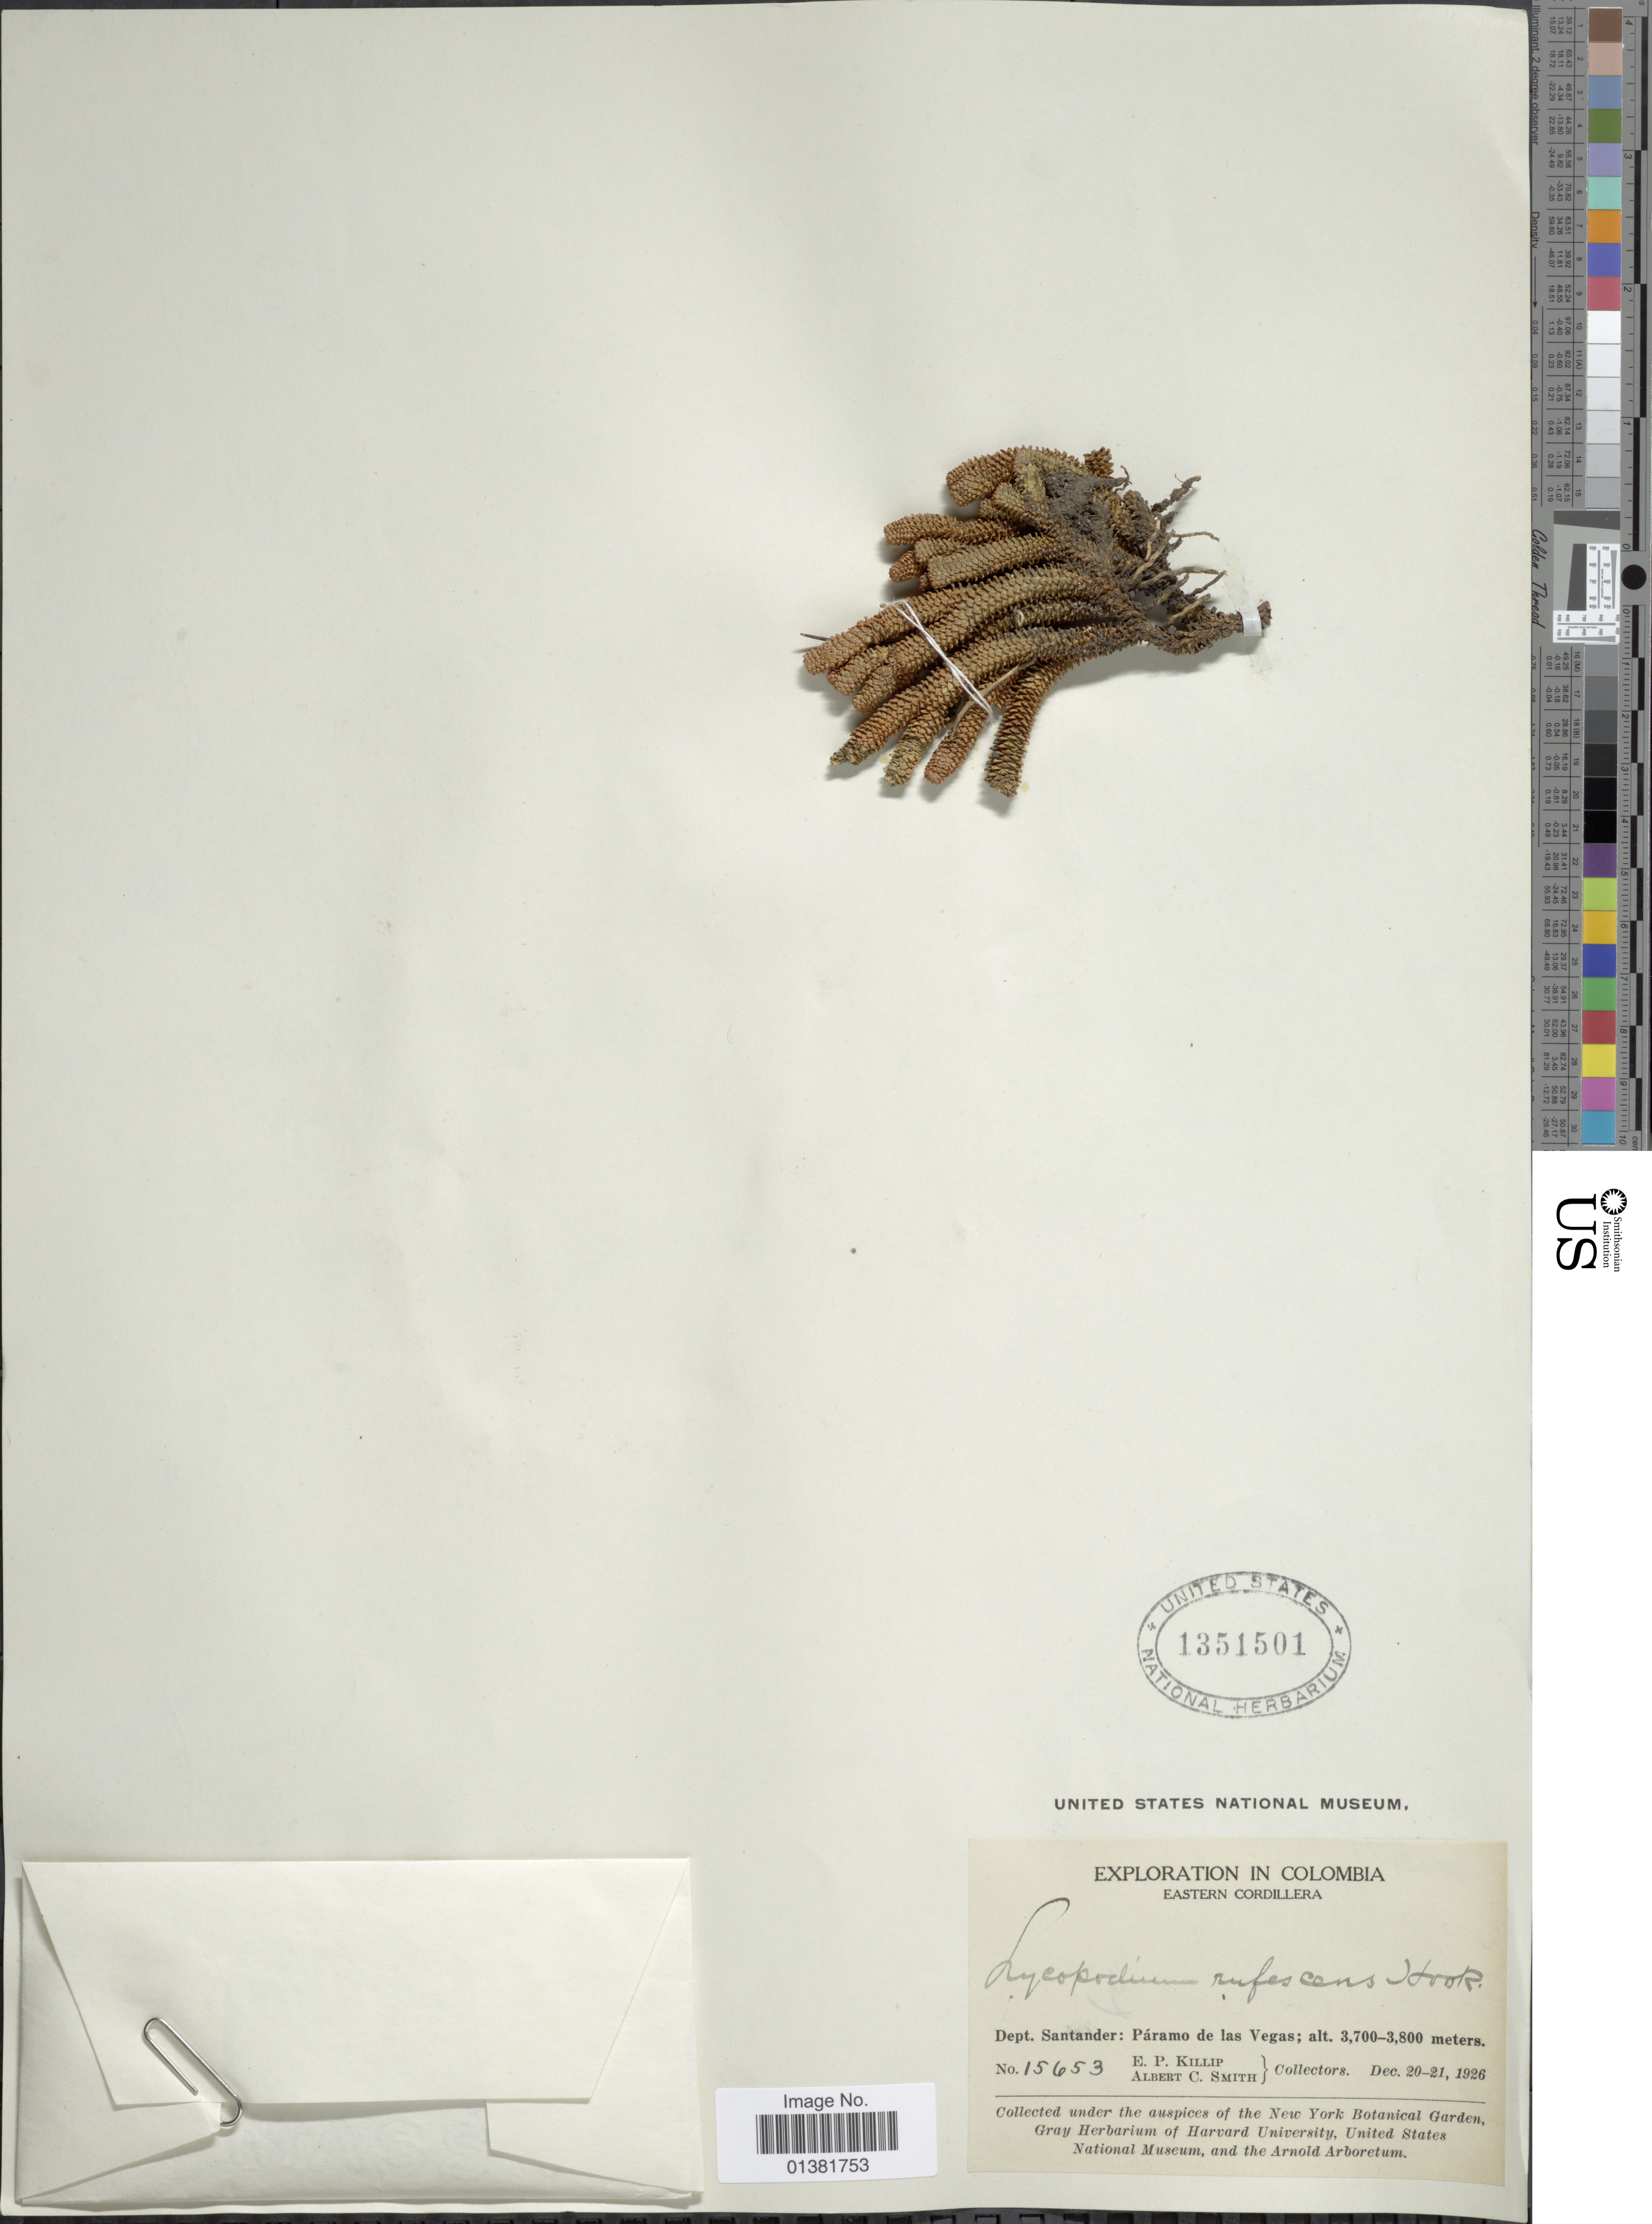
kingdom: Plantae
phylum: Tracheophyta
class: Lycopodiopsida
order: Lycopodiales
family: Lycopodiaceae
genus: Phlegmariurus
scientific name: Phlegmariurus brevifolius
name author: (Grev. & Hook.) B. Øllg.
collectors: E. P. Killip & A. C. Smith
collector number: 15653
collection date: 1926-12-20/1926-12-21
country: Colombia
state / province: Santander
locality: Eastern Cordillera. Páramo de las Vegas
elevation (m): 3700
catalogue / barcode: US 13515001